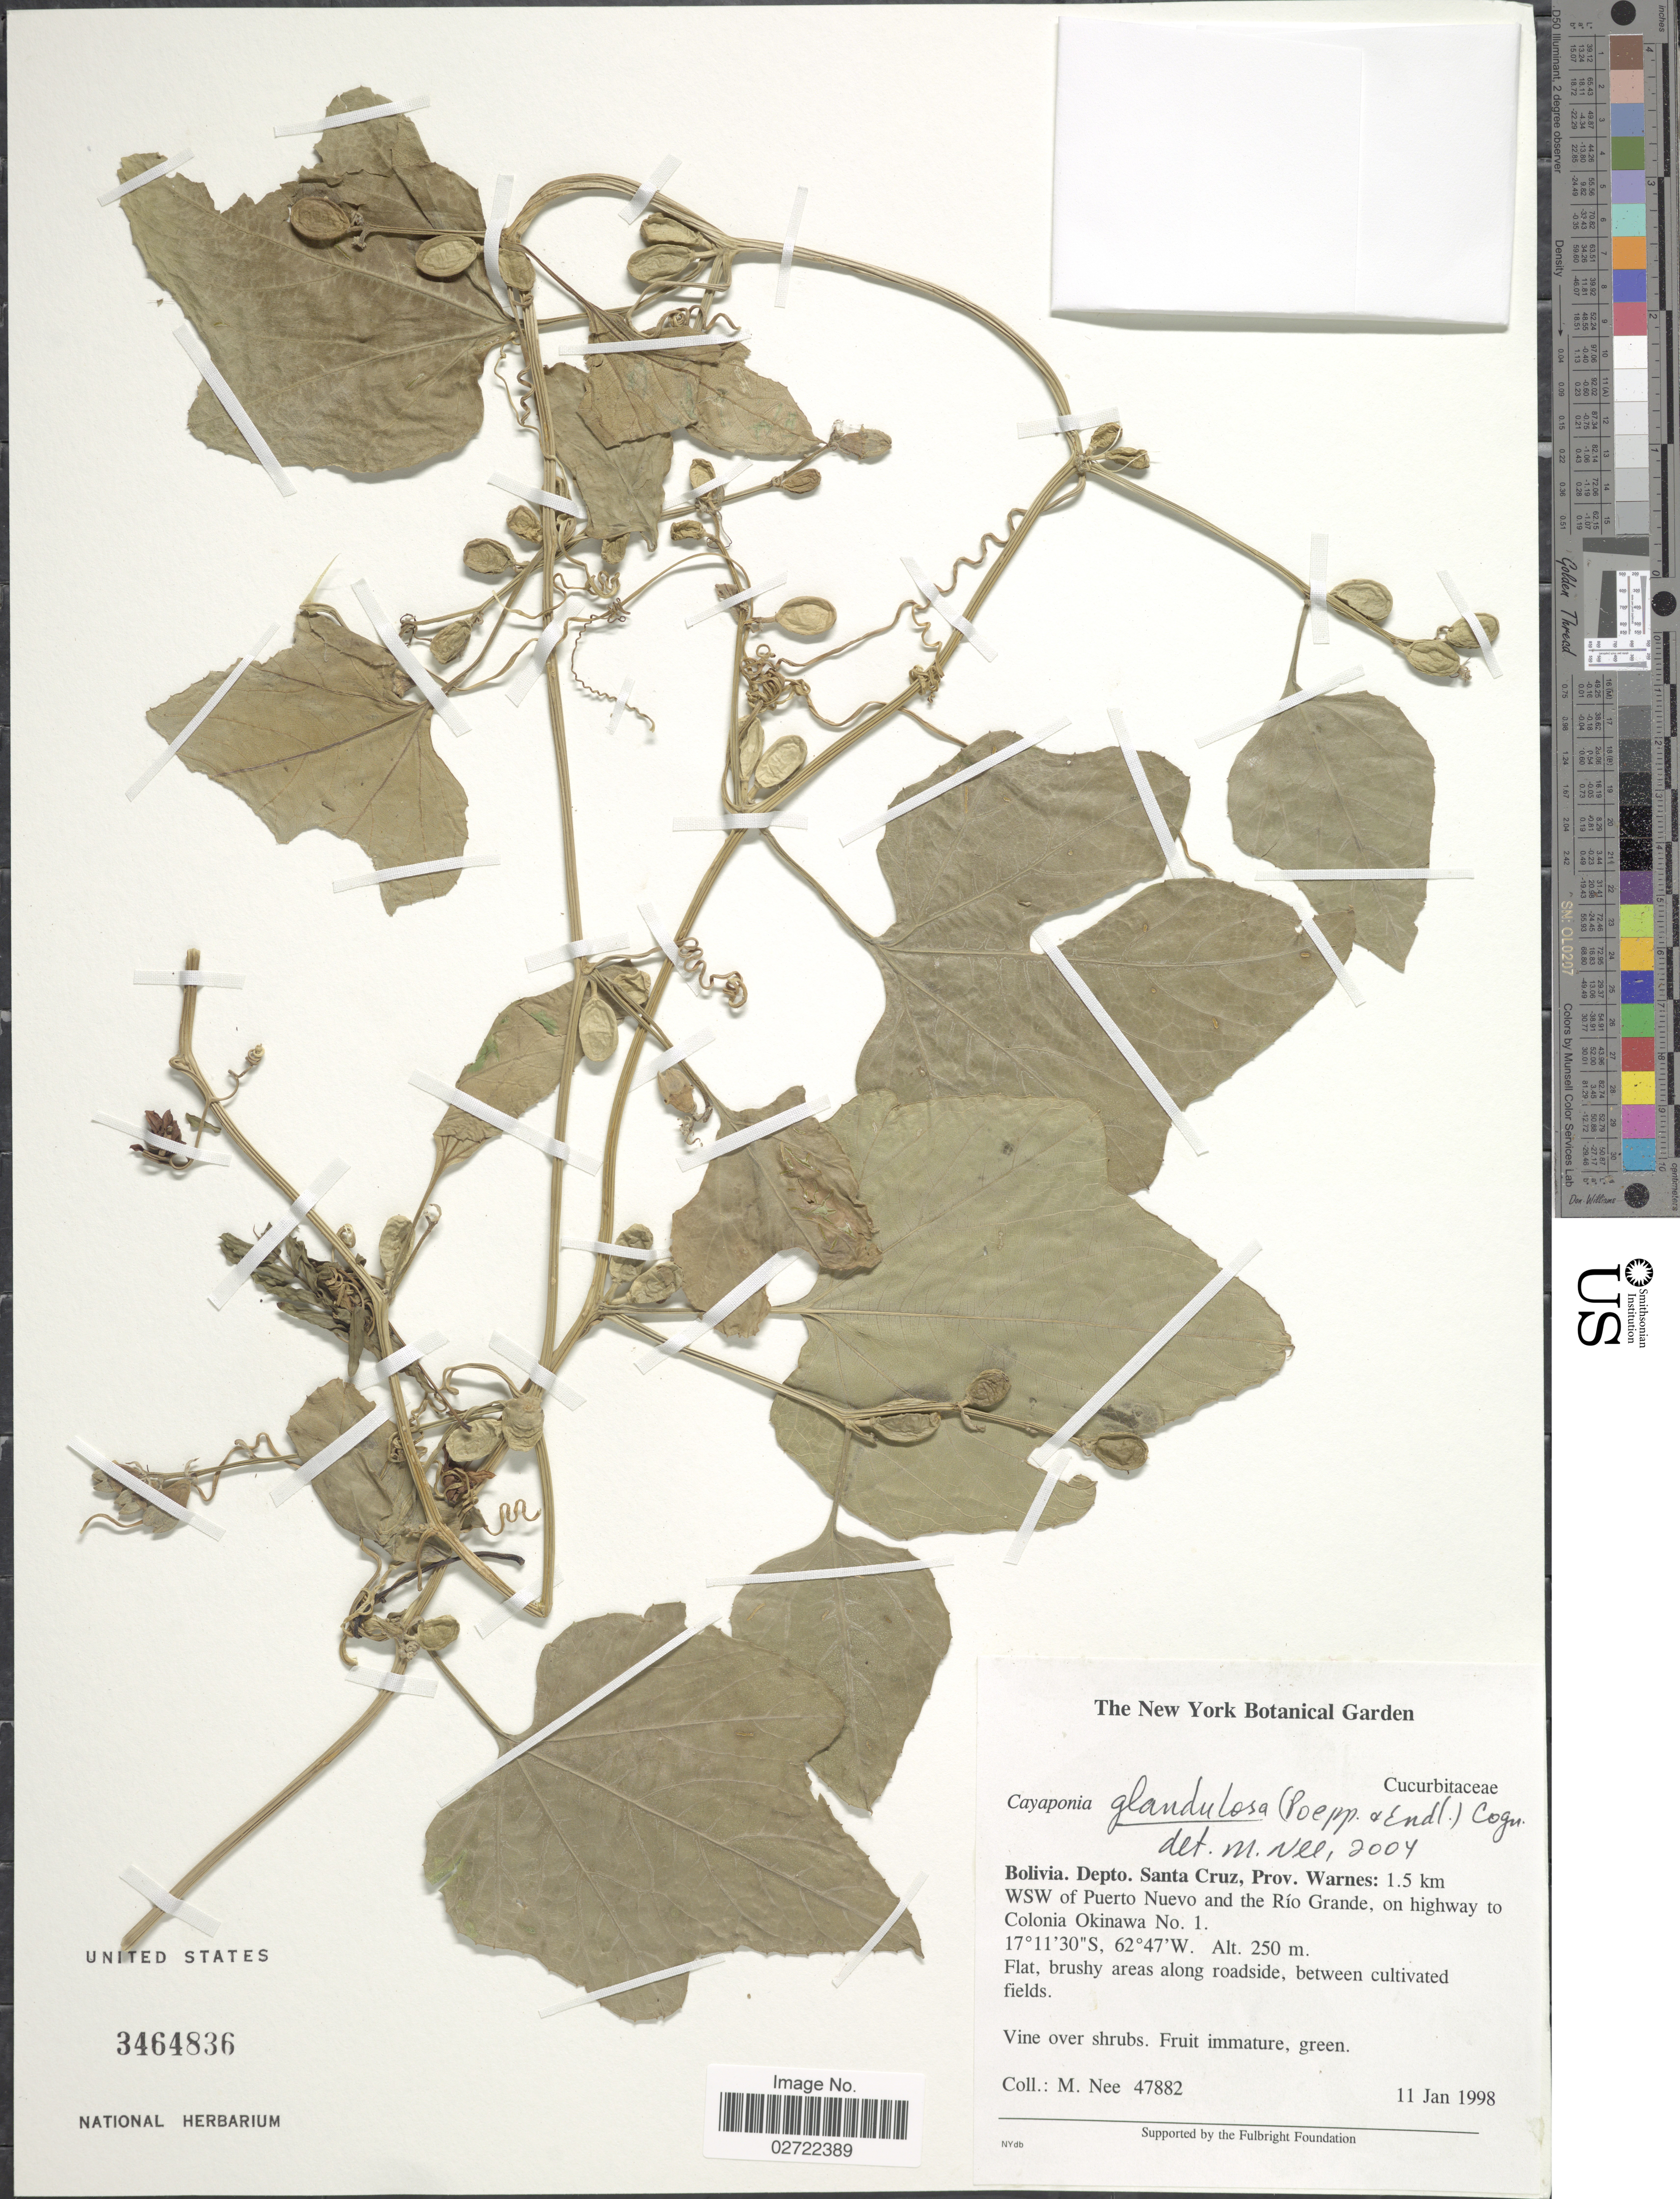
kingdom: Plantae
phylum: Tracheophyta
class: Magnoliopsida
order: Cucurbitales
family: Cucurbitaceae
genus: Cayaponia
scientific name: Cayaponia glandulosa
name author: (Poepp. & Endl.) Cogn.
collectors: M. Nee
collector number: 47882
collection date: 1998-01-11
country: Bolivia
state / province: Santa Cruz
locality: Depto. Santa Cruz, Prov. Warnes: 1.5 km WSW of Puerto Nuevo and the Rio Grande, on highway to Colonia Okinawa No. 1.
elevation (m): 250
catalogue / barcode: US 3464836